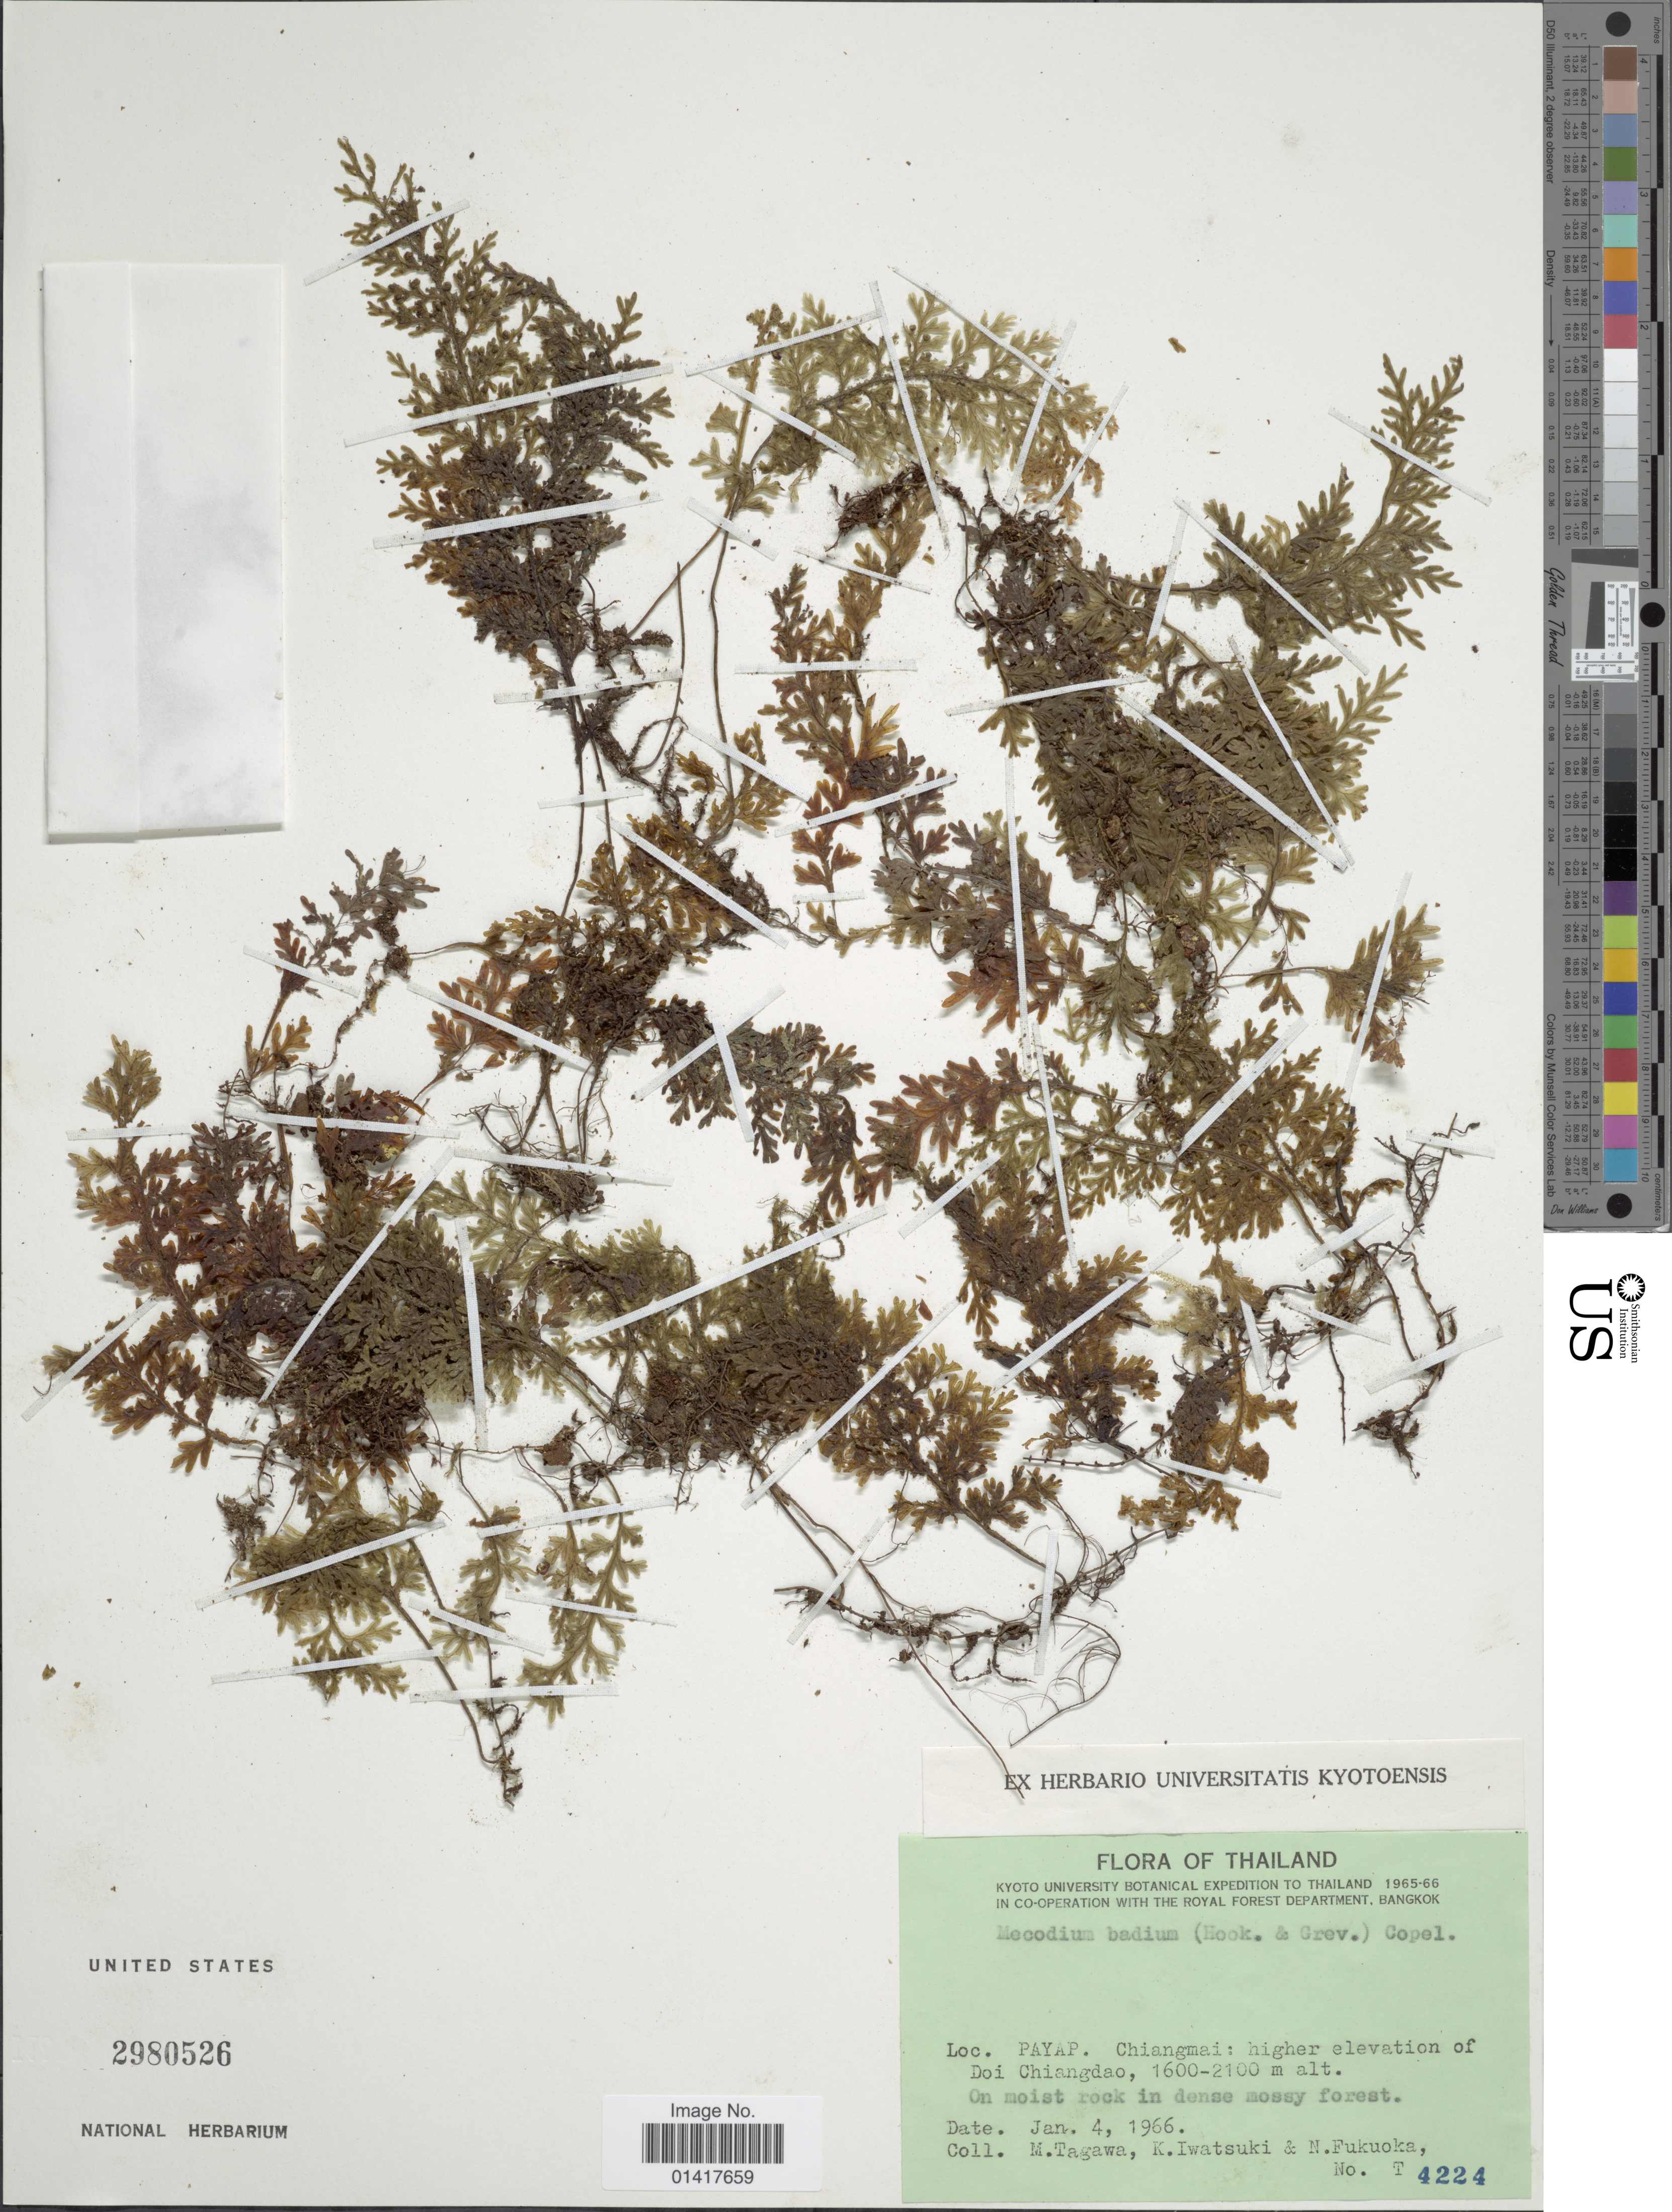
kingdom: Plantae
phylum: Tracheophyta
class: Polypodiopsida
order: Hymenophyllales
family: Hymenophyllaceae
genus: Hymenophyllum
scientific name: Hymenophyllum badium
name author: Hook. & Grev.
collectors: M. Tagawa, K. Iwatsuki & N. Fukuoka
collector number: T 4224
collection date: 1966-01-04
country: Thailand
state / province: Chiang Mai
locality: Payap, Chiangmai: higher elevation of Doi Chiangdao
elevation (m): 1600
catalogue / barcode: US 2980526